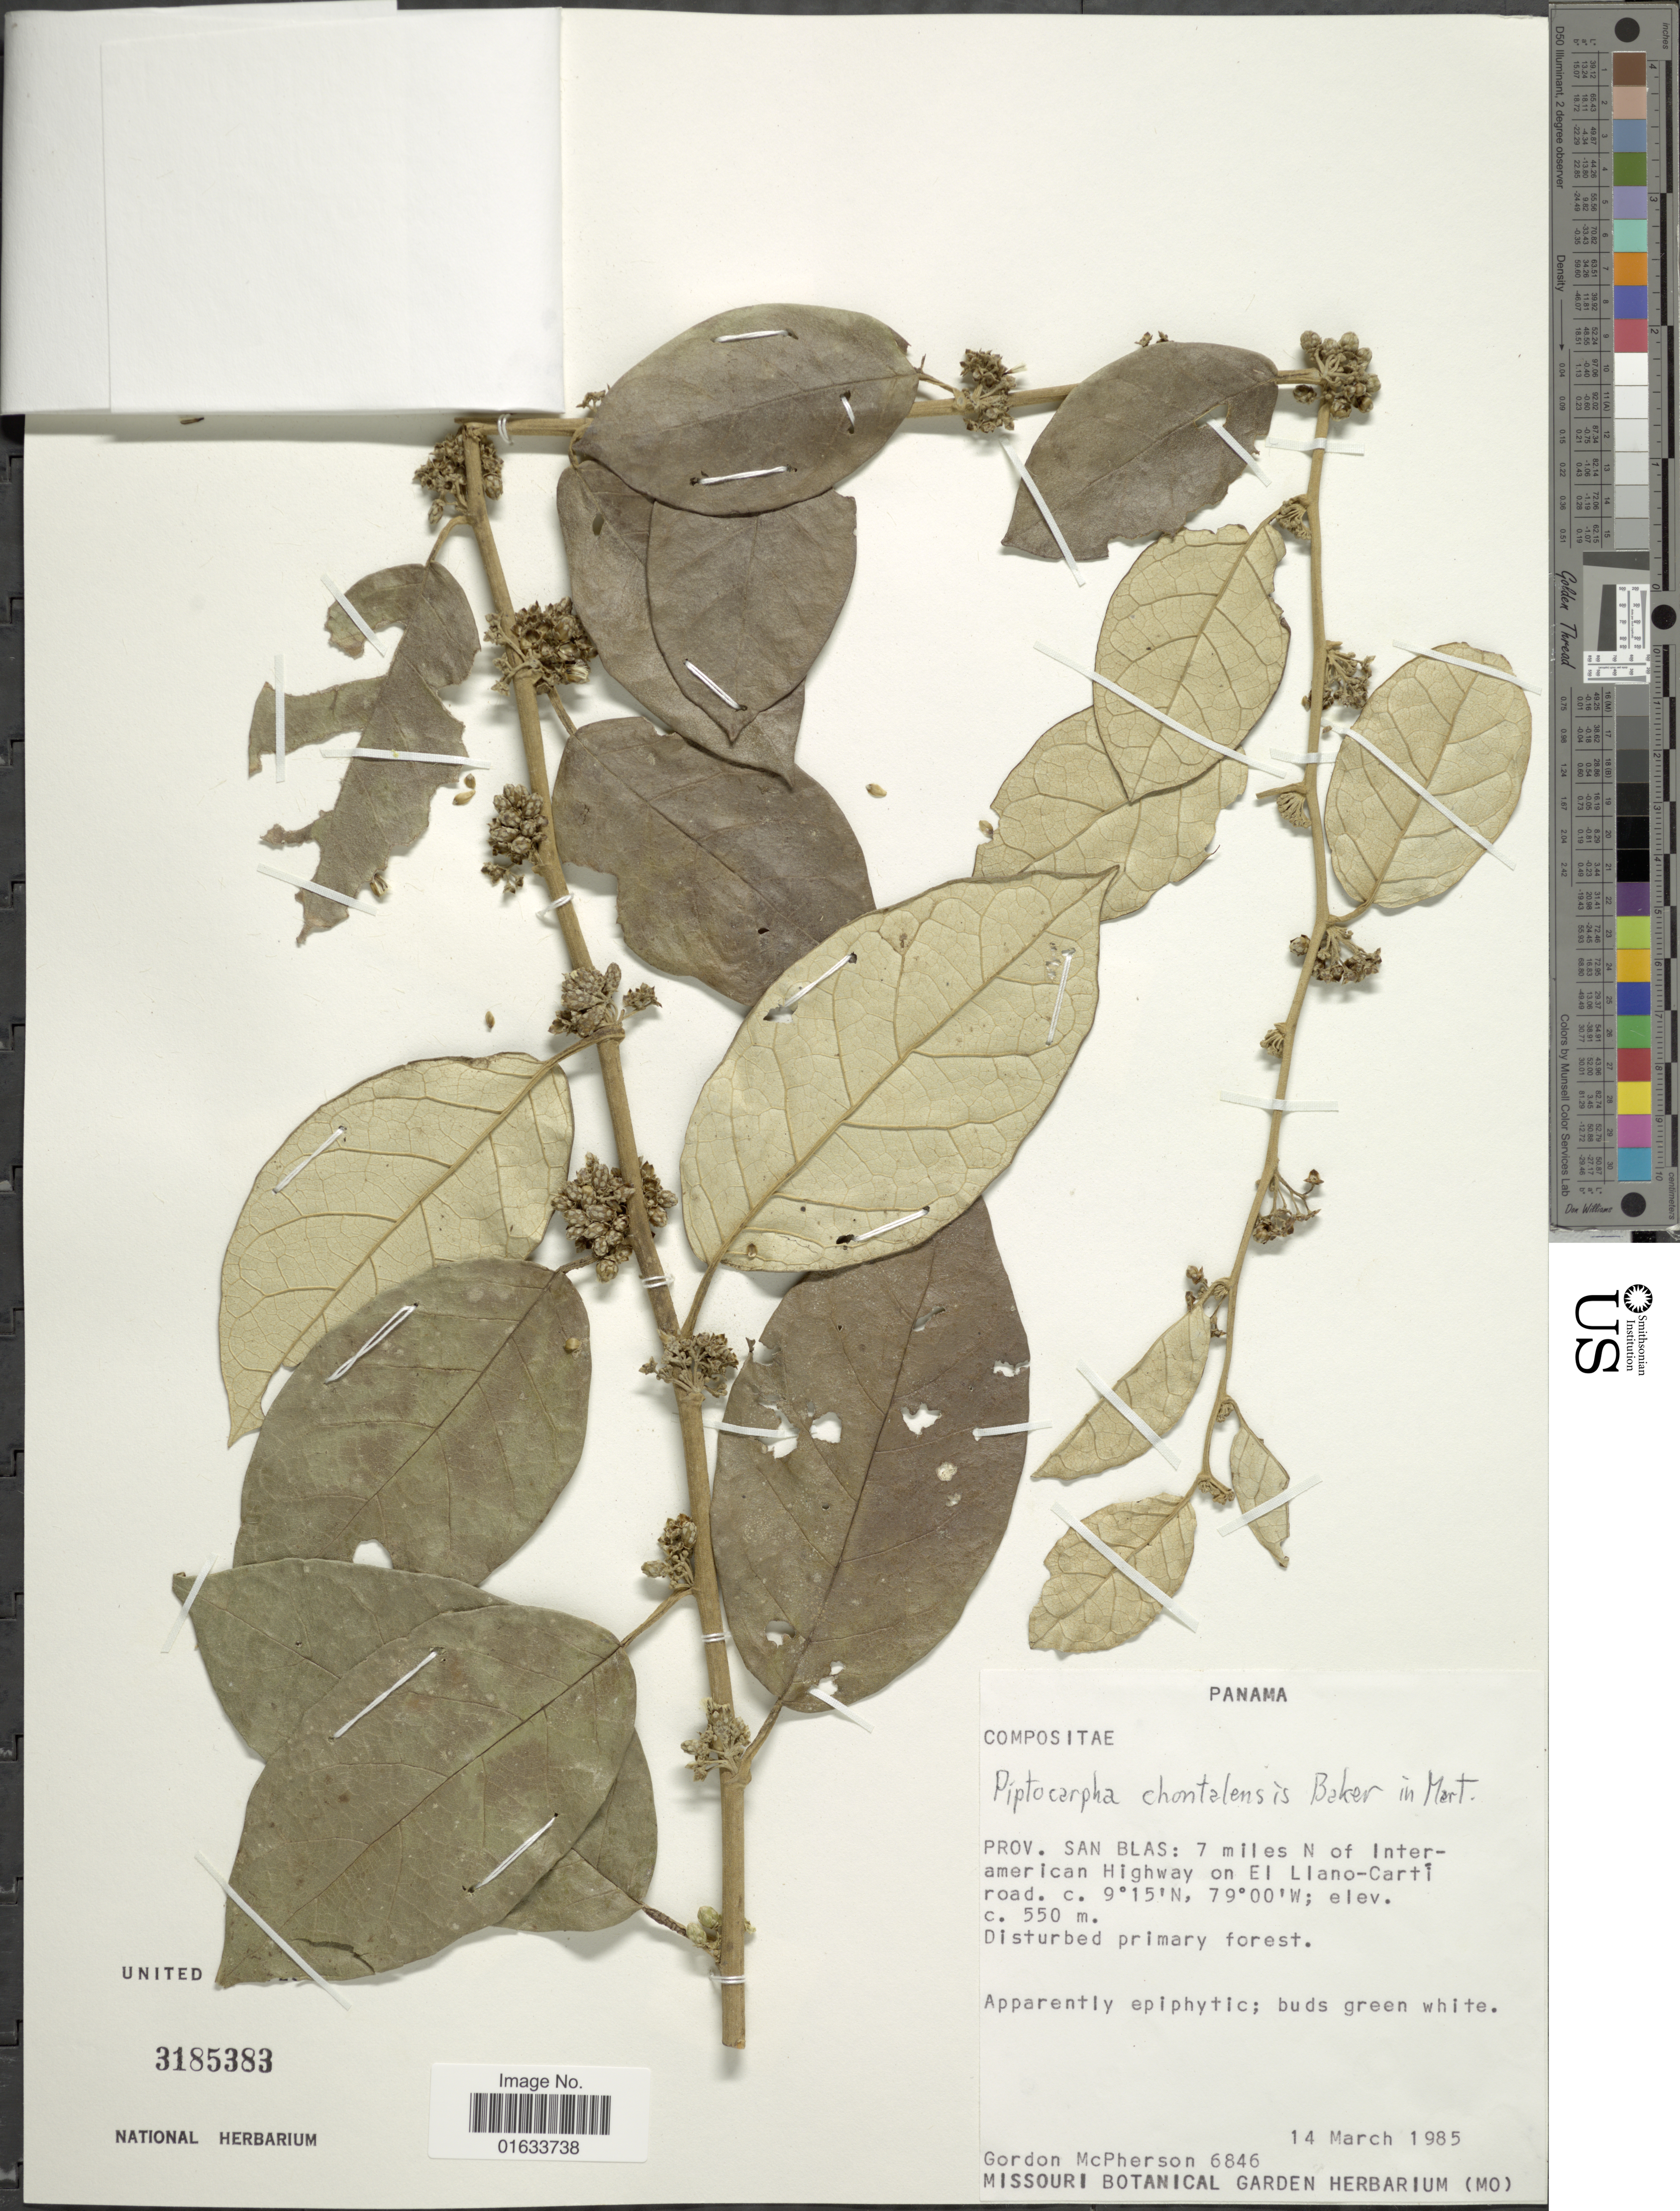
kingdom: Plantae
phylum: Tracheophyta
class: Magnoliopsida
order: Asterales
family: Asteraceae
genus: Piptocarpha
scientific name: Piptocarpha poeppigiana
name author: (DC.) Baker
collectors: G. D. McPherson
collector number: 6846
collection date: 1985-03-14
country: Panama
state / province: Kuna Yala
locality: Prov. San Blas: 7 miles N of Inter-american Highway onEl Llano-Cartí road.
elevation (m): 550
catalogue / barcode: US 3185383